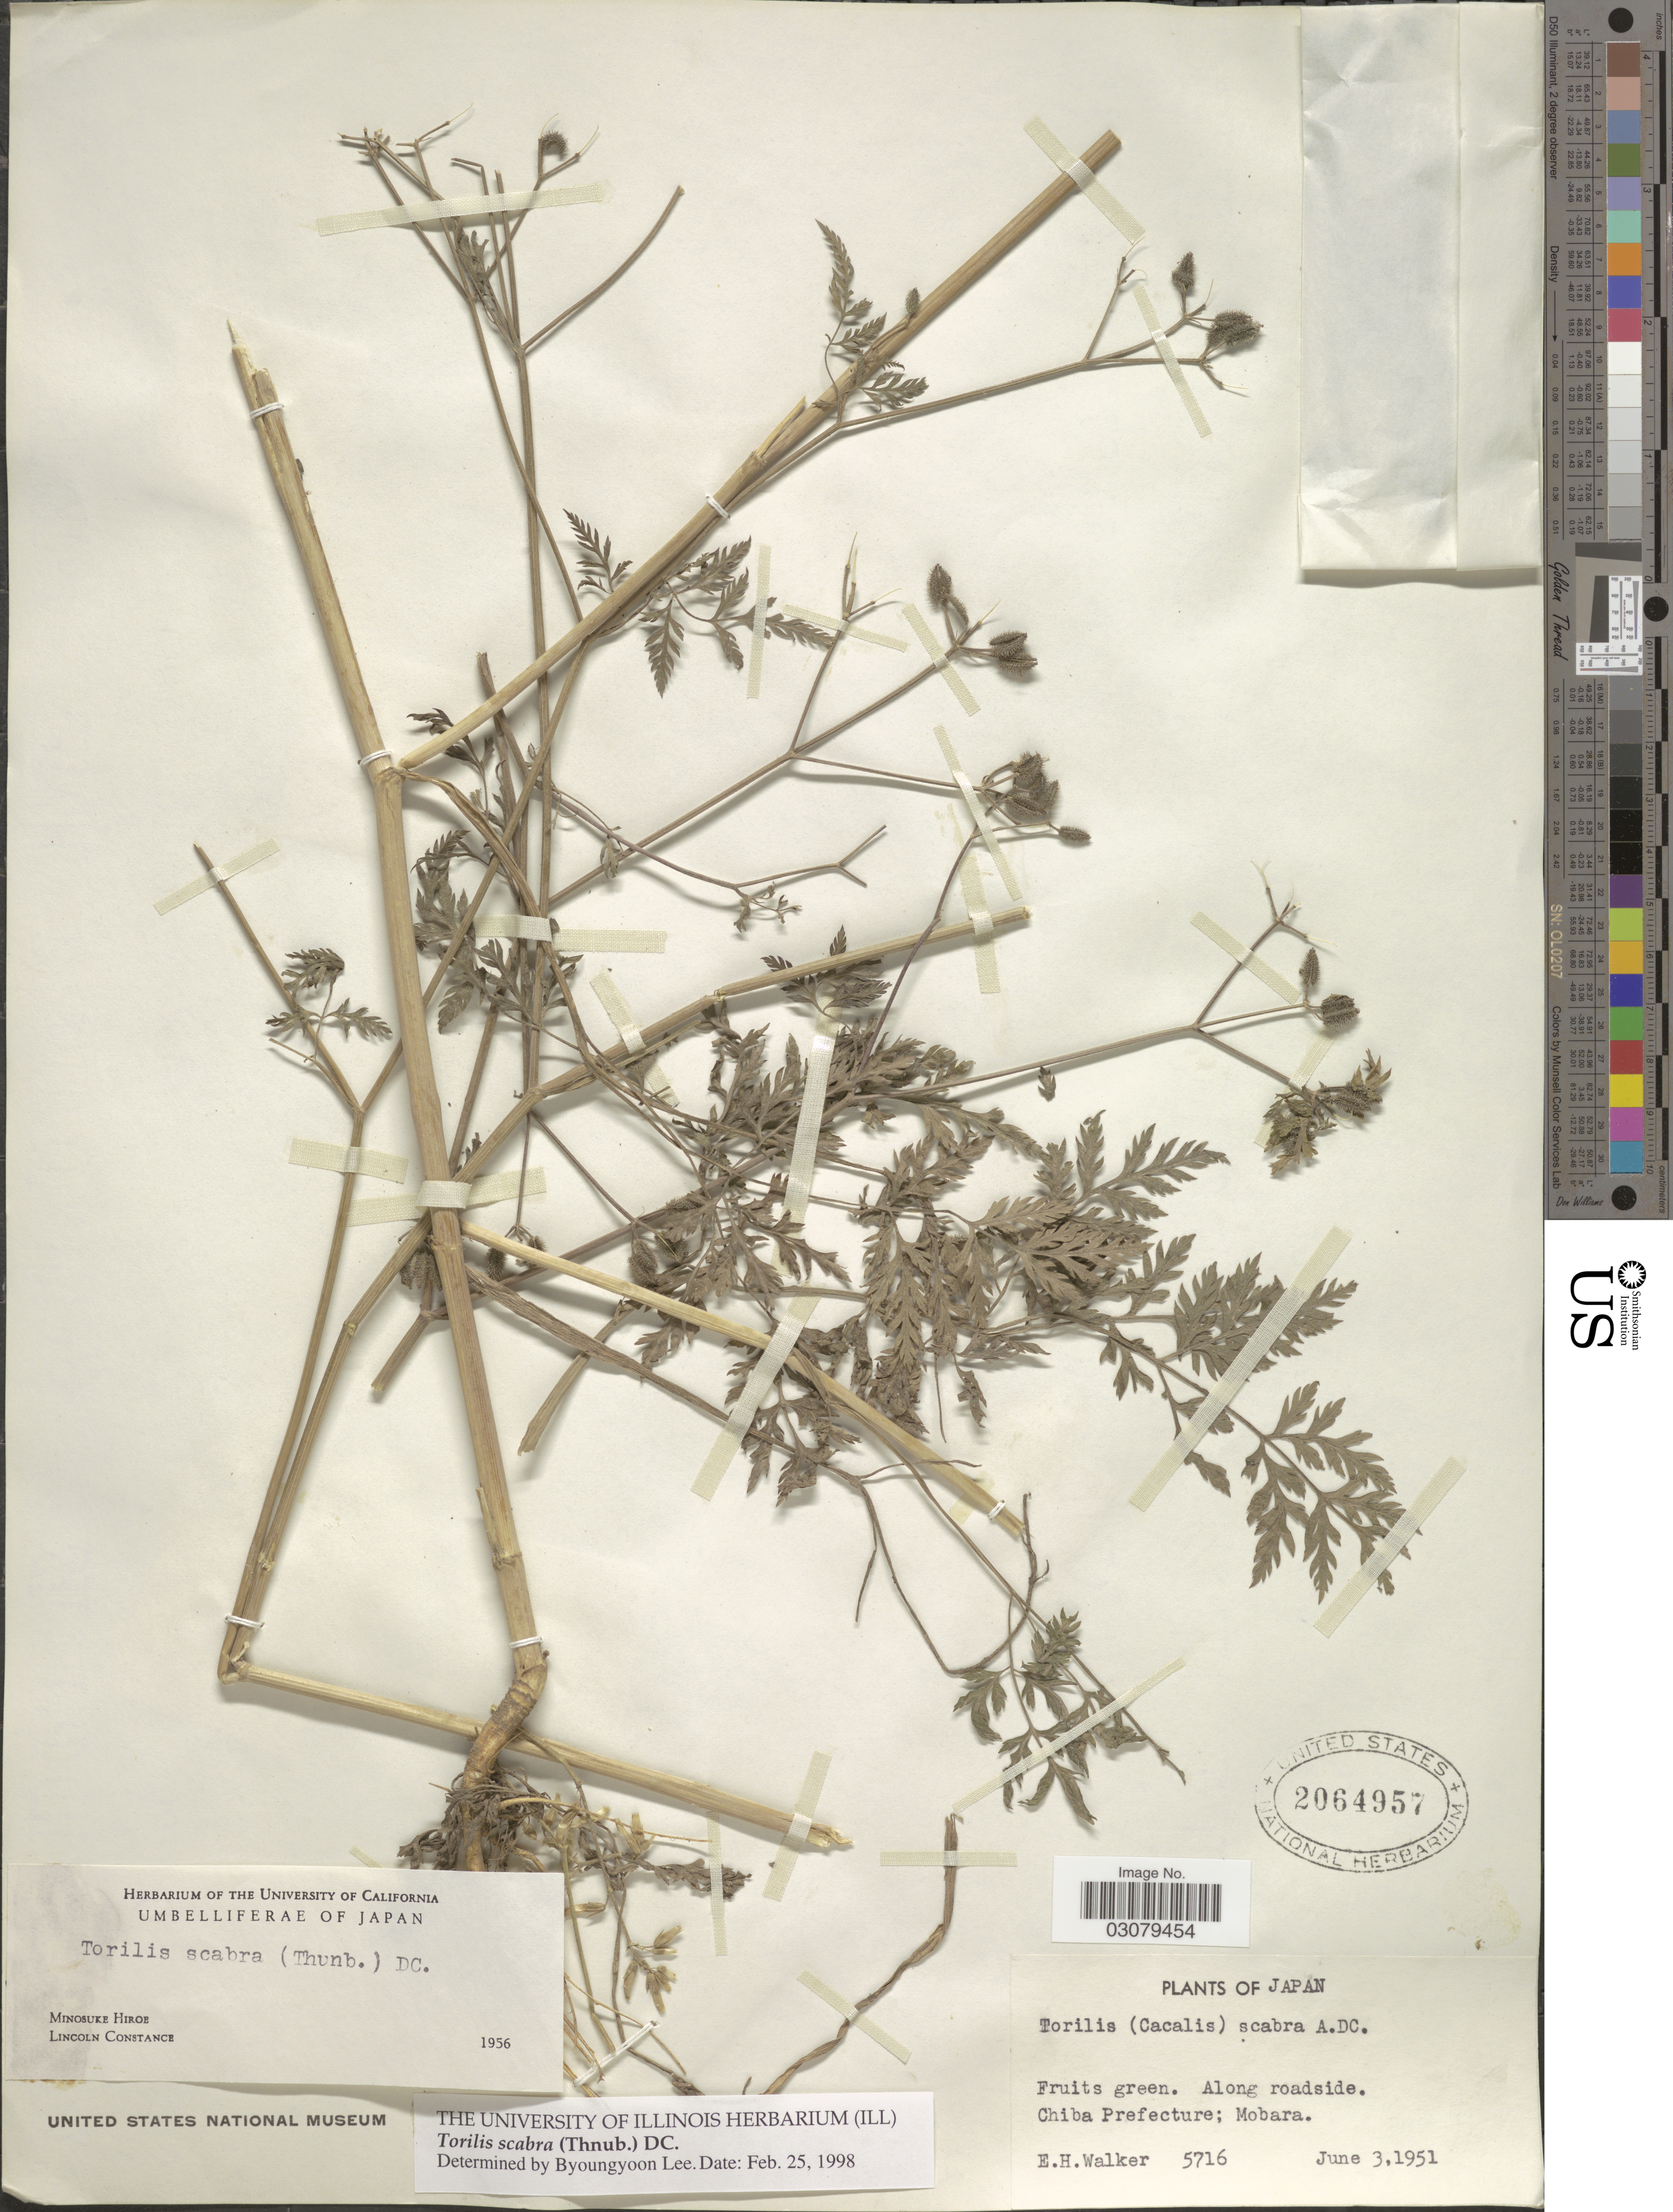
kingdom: Plantae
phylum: Tracheophyta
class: Magnoliopsida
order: Apiales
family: Apiaceae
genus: Torilis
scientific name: Torilis scabra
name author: (Thunb.) DC.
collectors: E. H. Walker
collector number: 5716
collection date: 1951-06-03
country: Japan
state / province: Tiba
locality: Chiba Prefecture; Mobara.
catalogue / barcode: US 2064957